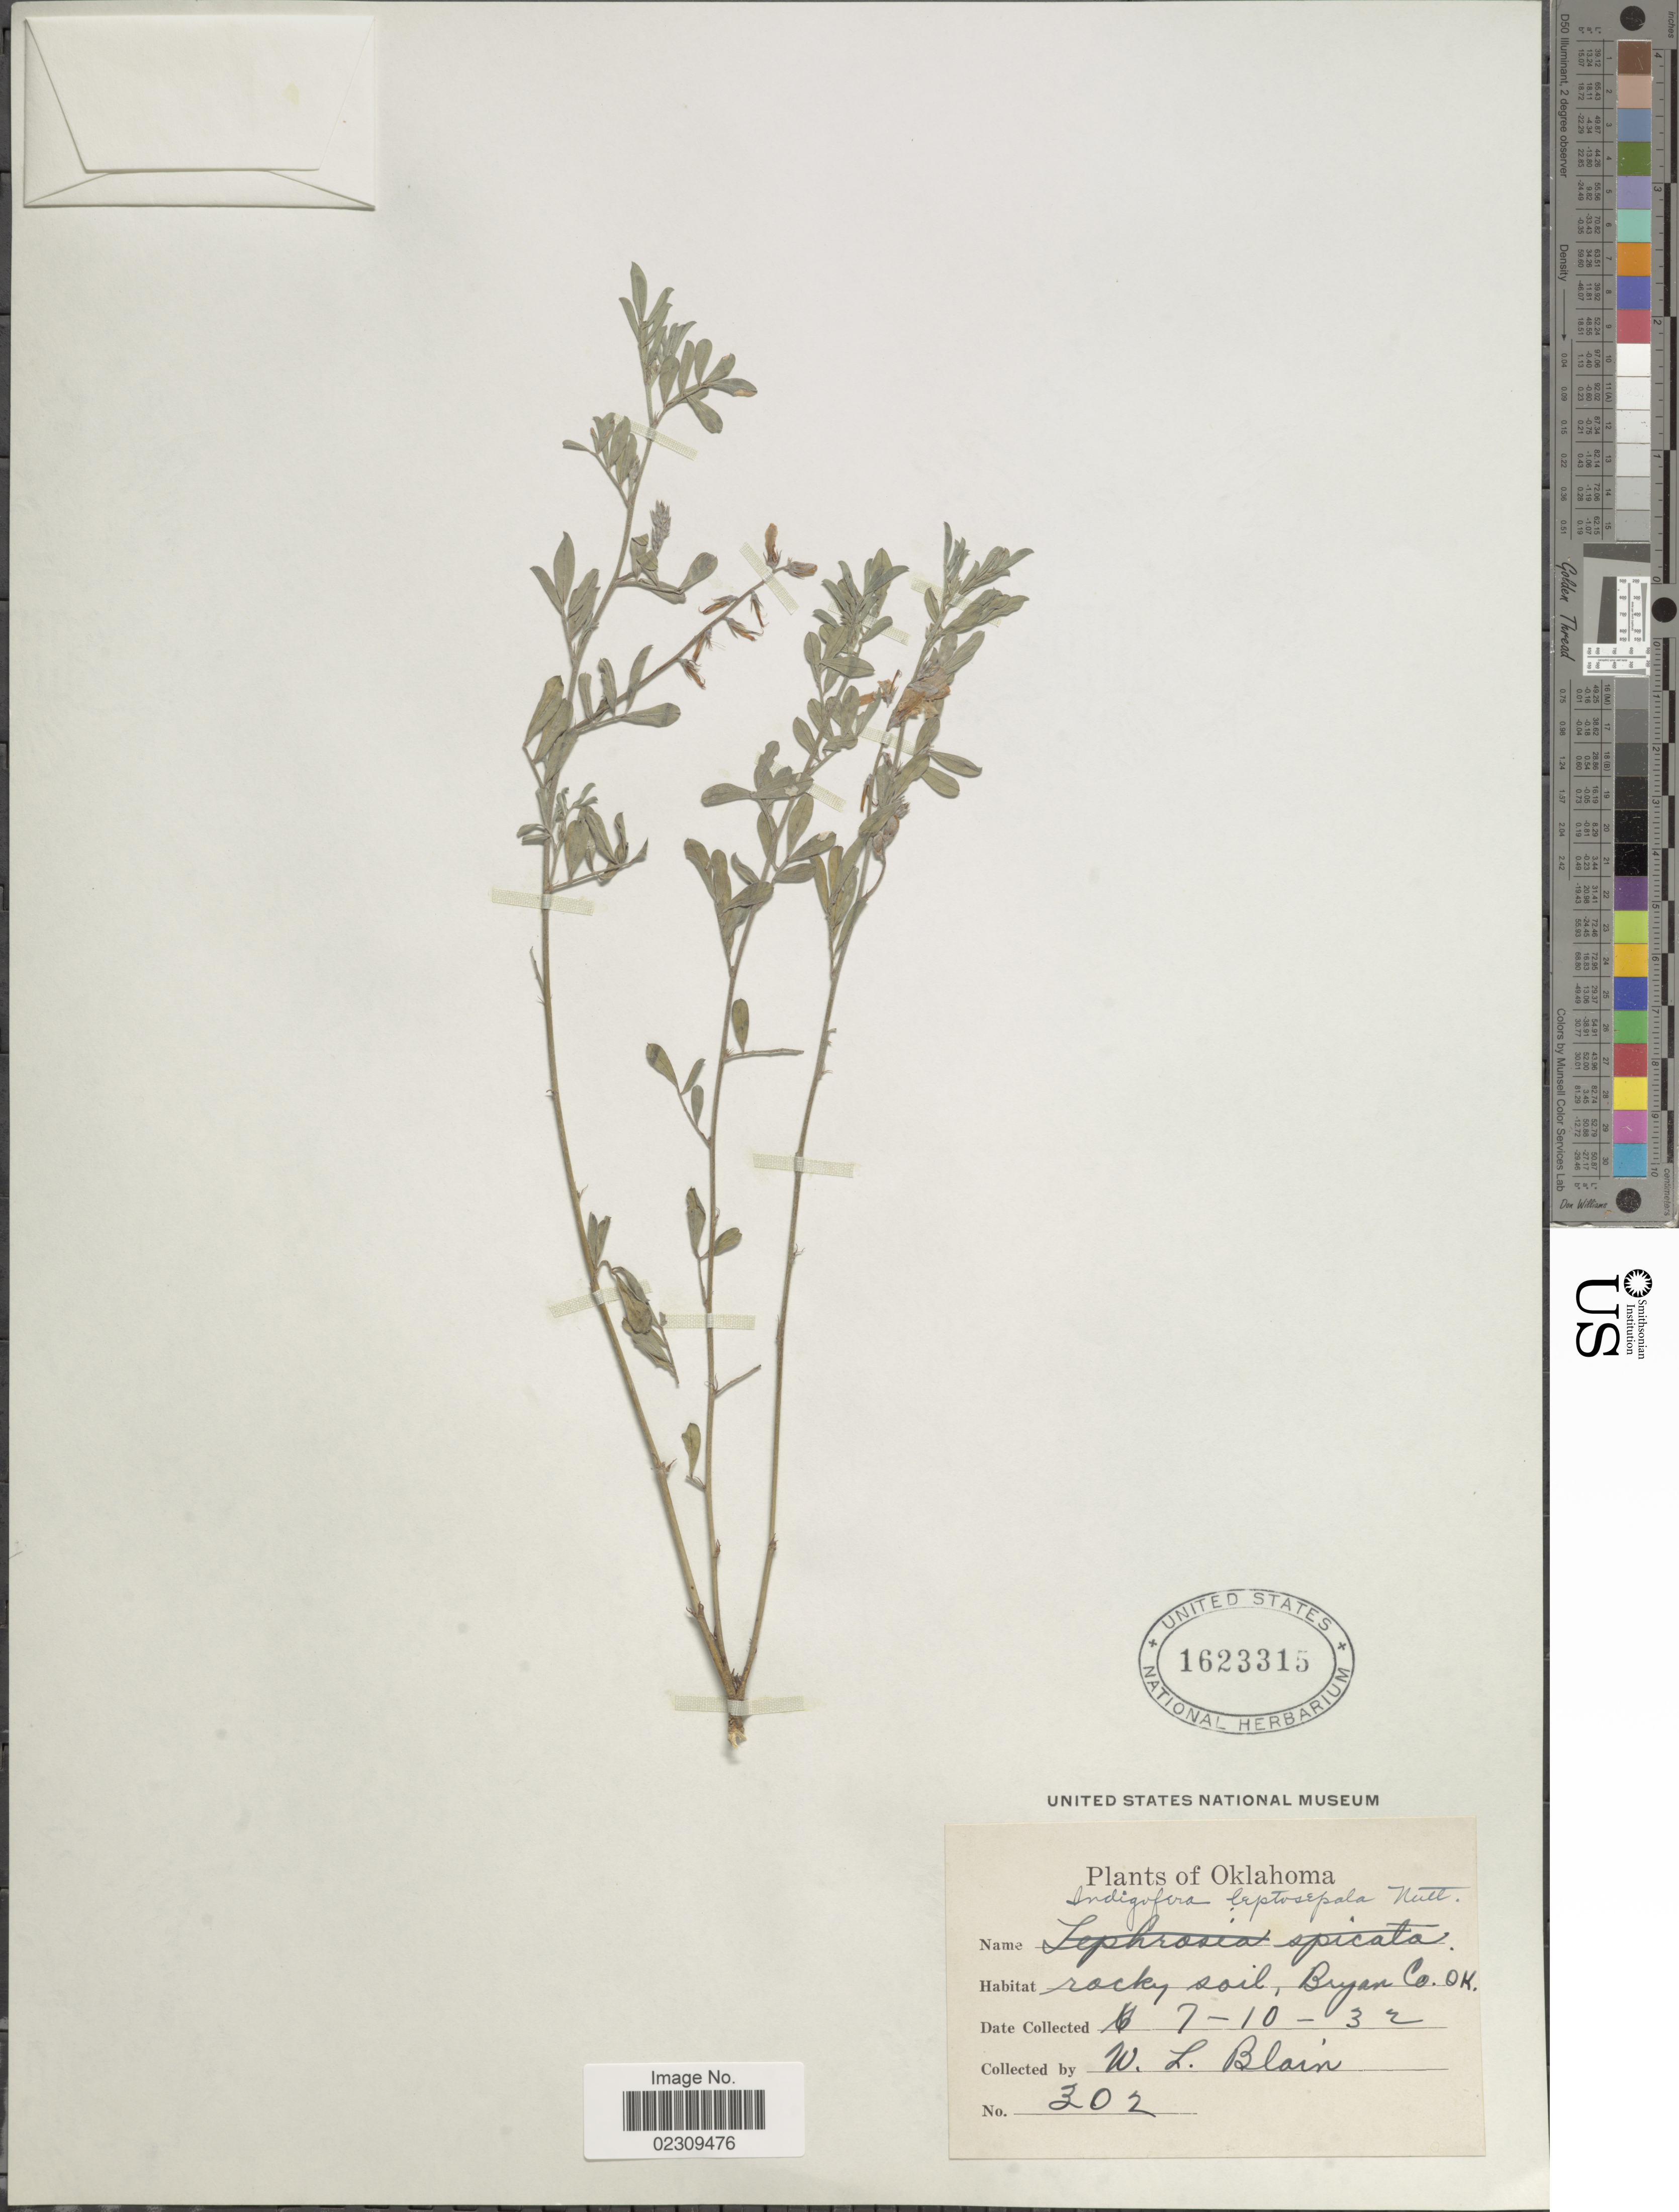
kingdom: Plantae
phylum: Tracheophyta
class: Magnoliopsida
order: Fabales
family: Fabaceae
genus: Indigofera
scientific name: Indigofera leptosepala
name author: Nutt.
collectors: W. Blain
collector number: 302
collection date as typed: Transcribed d/m/y: 10/7/32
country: United States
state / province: Oklahoma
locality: Bryan Co., Ok.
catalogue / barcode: US 1623315